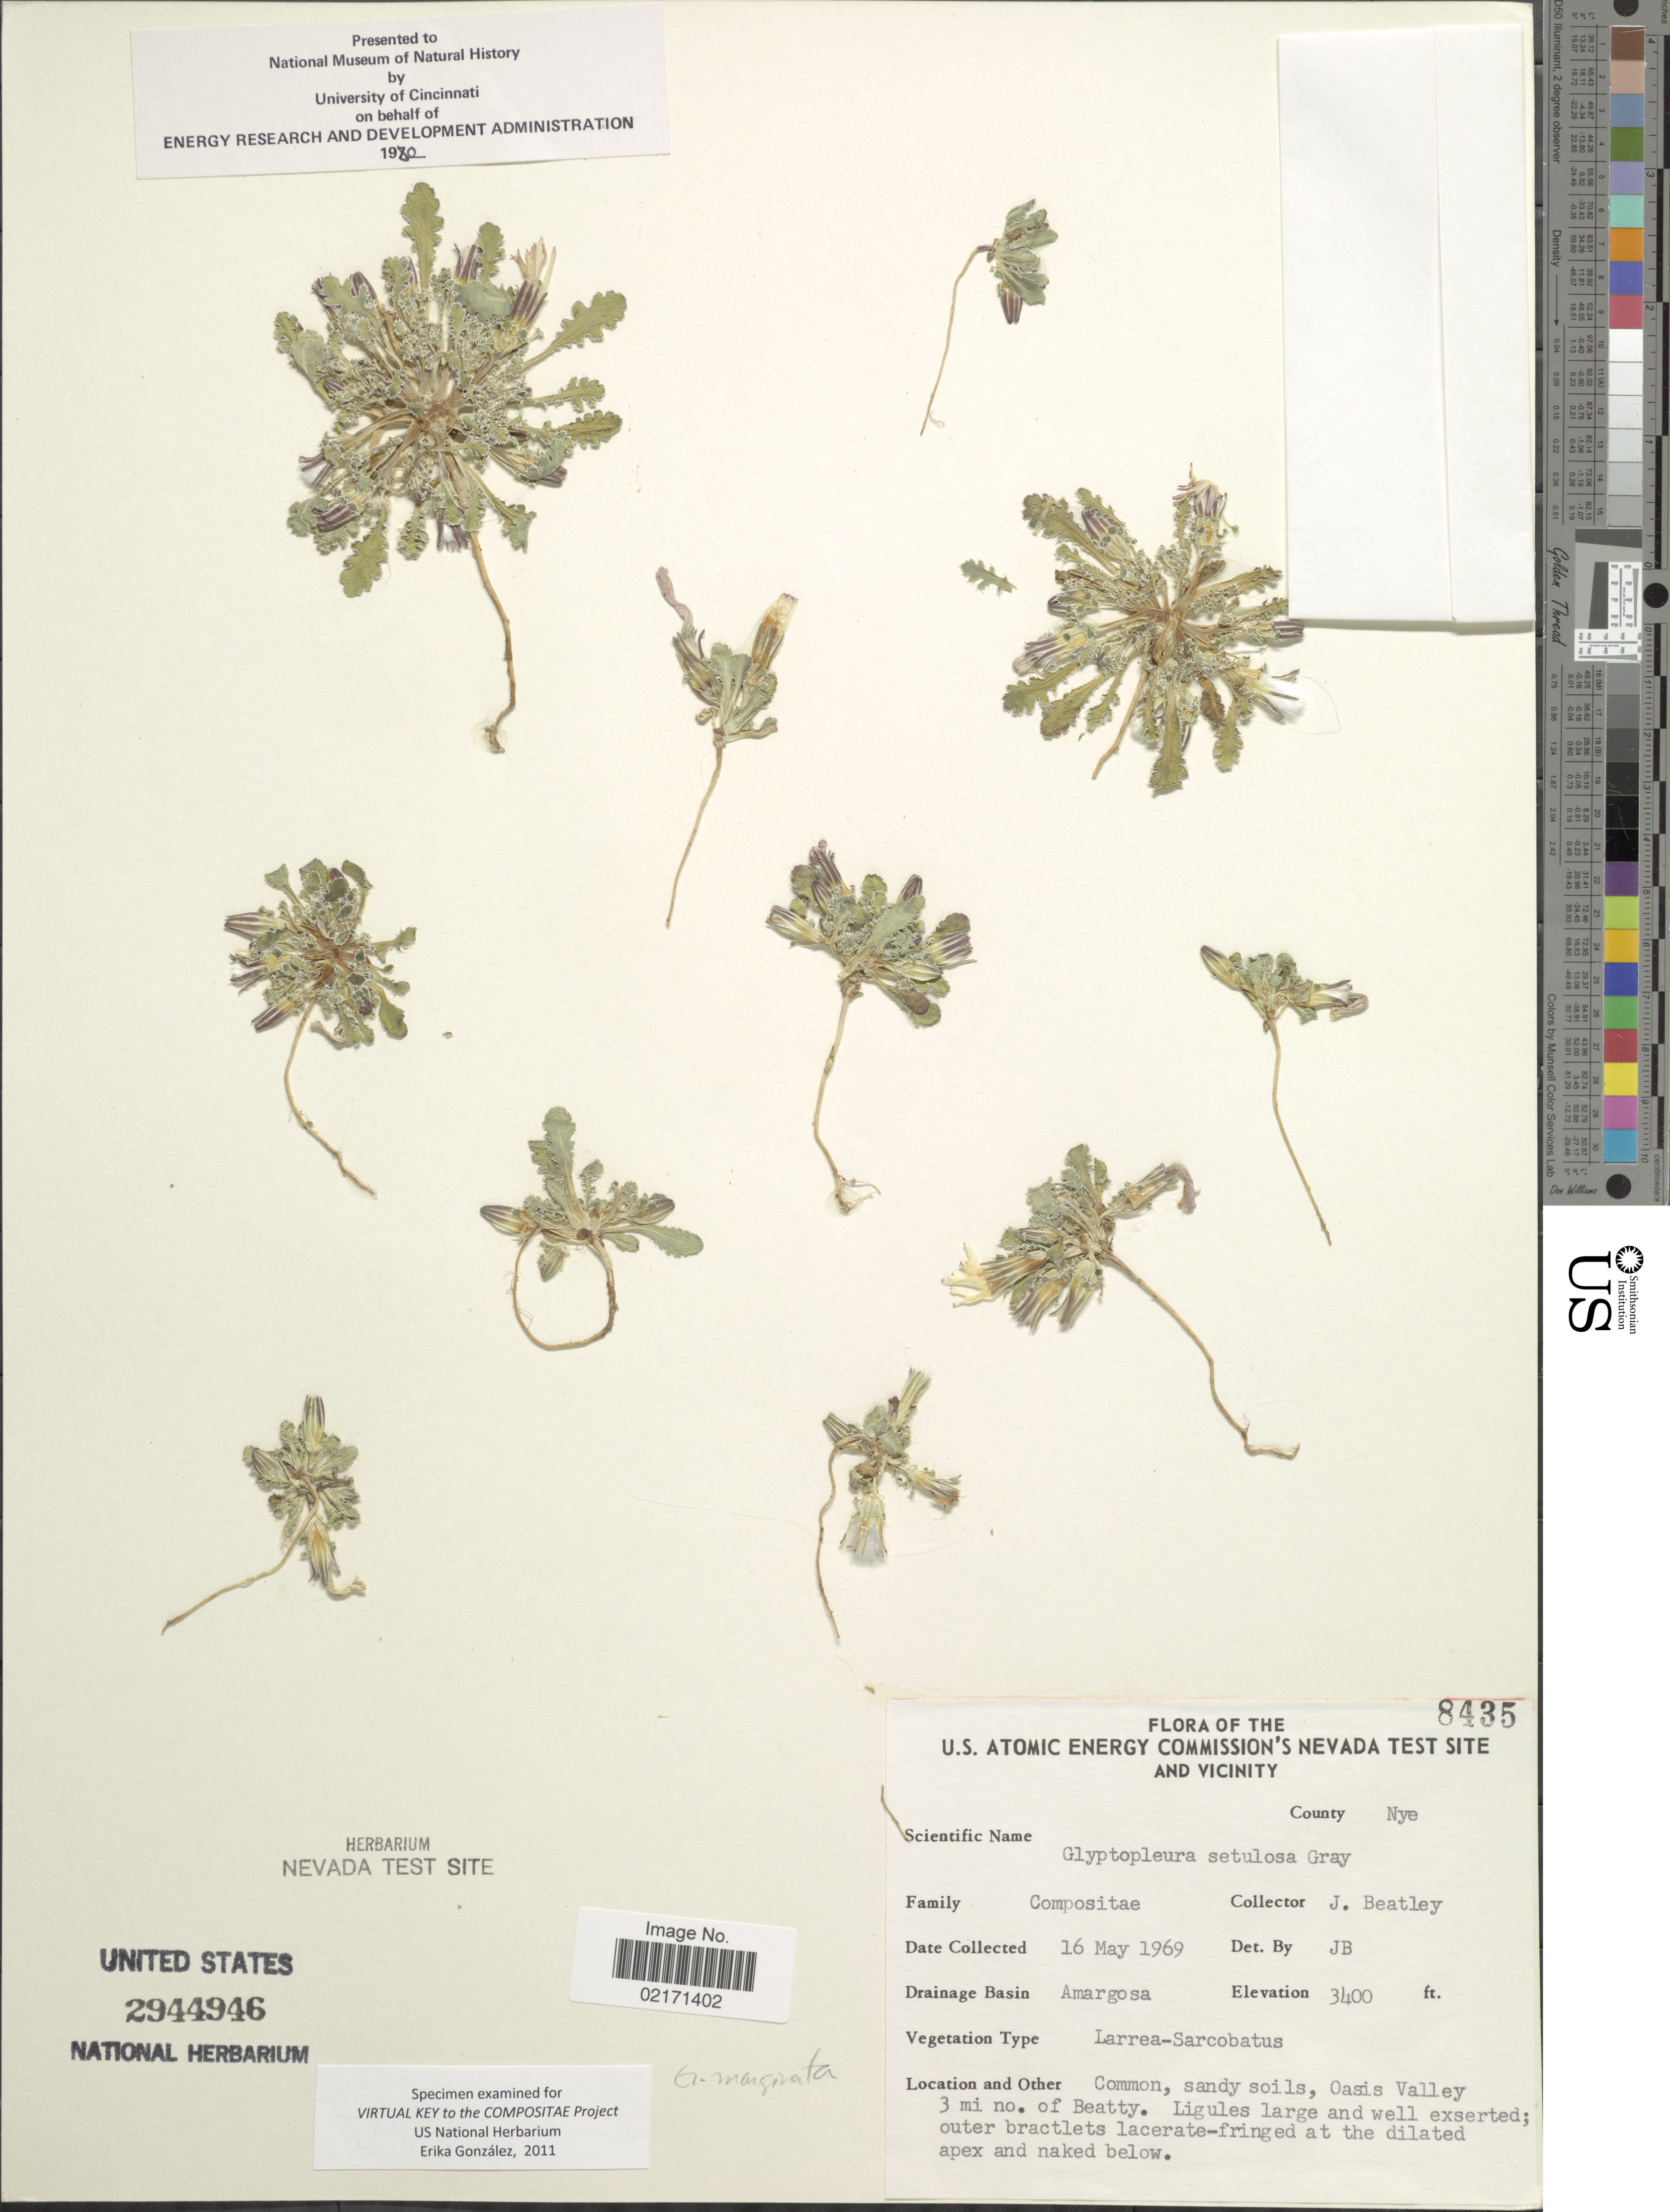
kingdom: Plantae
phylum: Tracheophyta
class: Magnoliopsida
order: Asterales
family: Asteraceae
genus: Glyptopleura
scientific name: Glyptopleura setulosa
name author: A. Gray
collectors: J. C. Beatley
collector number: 8435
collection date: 1969-05-16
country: United States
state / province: Nevada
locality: U.S. Atomic Energy Commison's Nevada Test Site and Vicinity, County Nye, Amargosa, Oasis Valley 3 mi no. of Beatty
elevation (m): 1036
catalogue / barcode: US 2944946